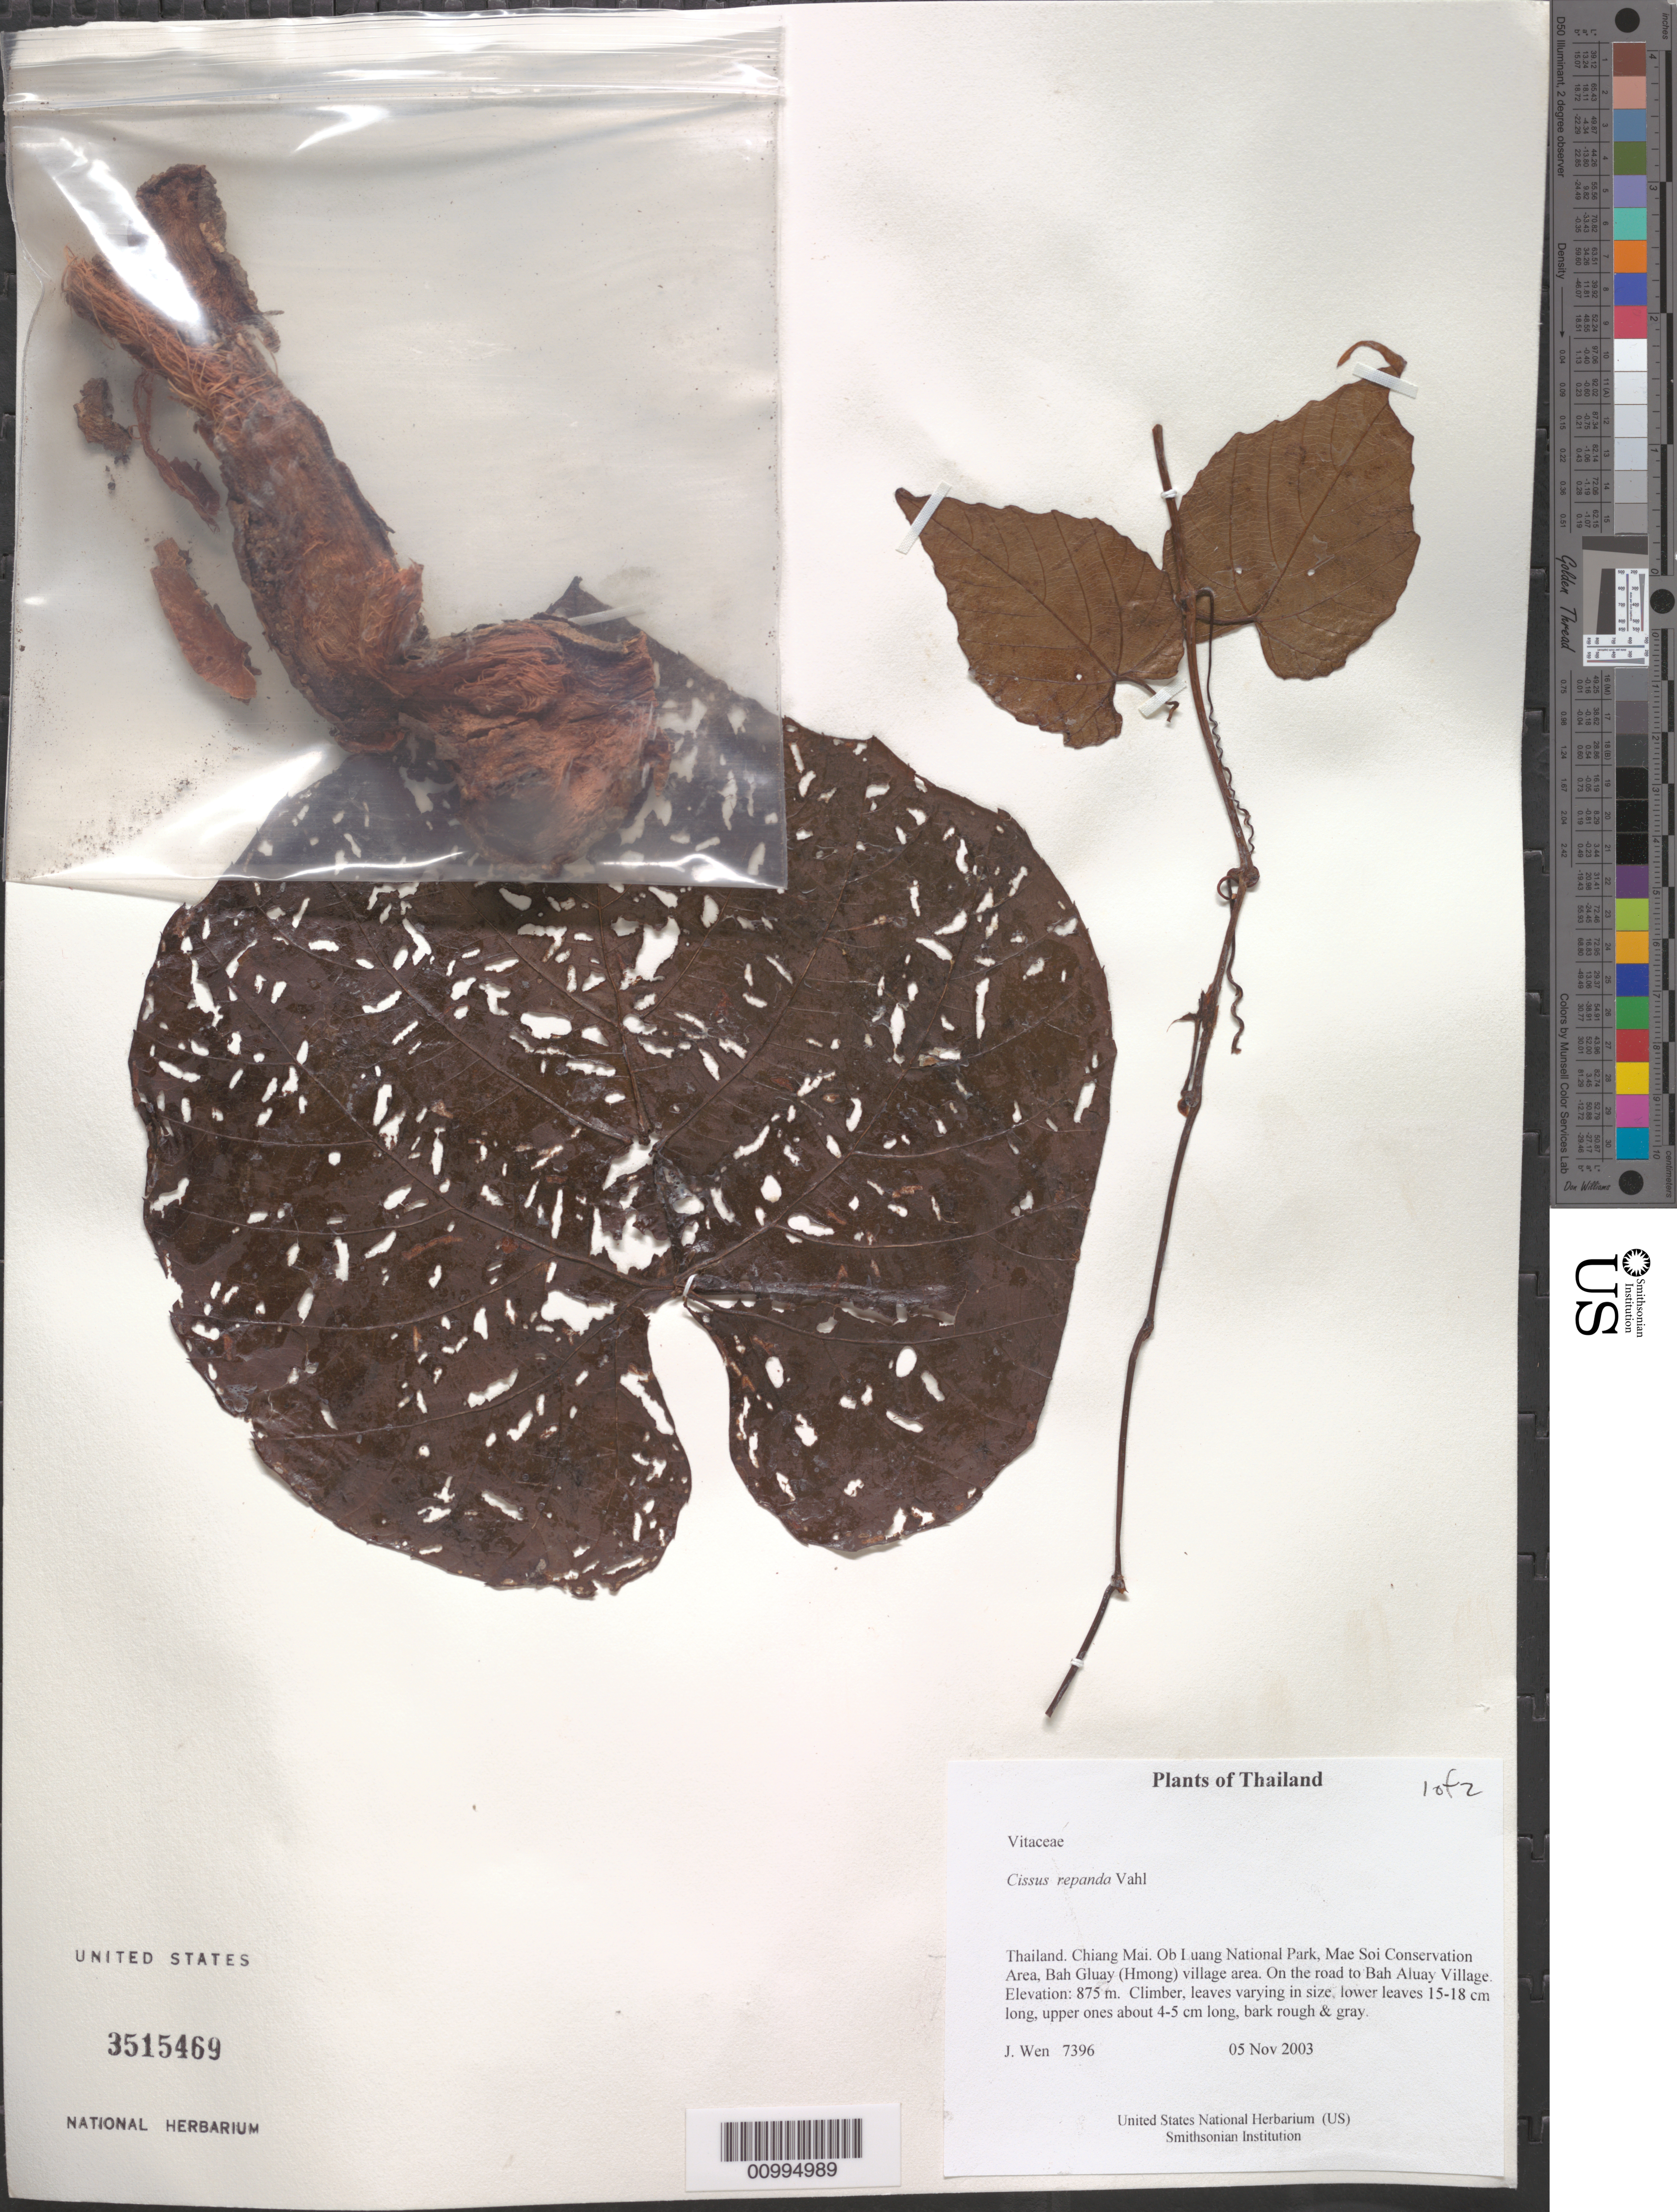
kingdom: Plantae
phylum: Tracheophyta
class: Magnoliopsida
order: Vitales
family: Vitaceae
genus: Cissus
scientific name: Cissus repanda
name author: Vahl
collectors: J. Wen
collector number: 7396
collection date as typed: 05 Nov 2003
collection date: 2003-11-05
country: Thailand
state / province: Chiang Mai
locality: Ob Luang National Park, Mae Soi Conservation Area, Bah Gluay (Hmong) village area. On the road to Bah Aluay Village.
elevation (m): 875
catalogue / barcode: US 3515469